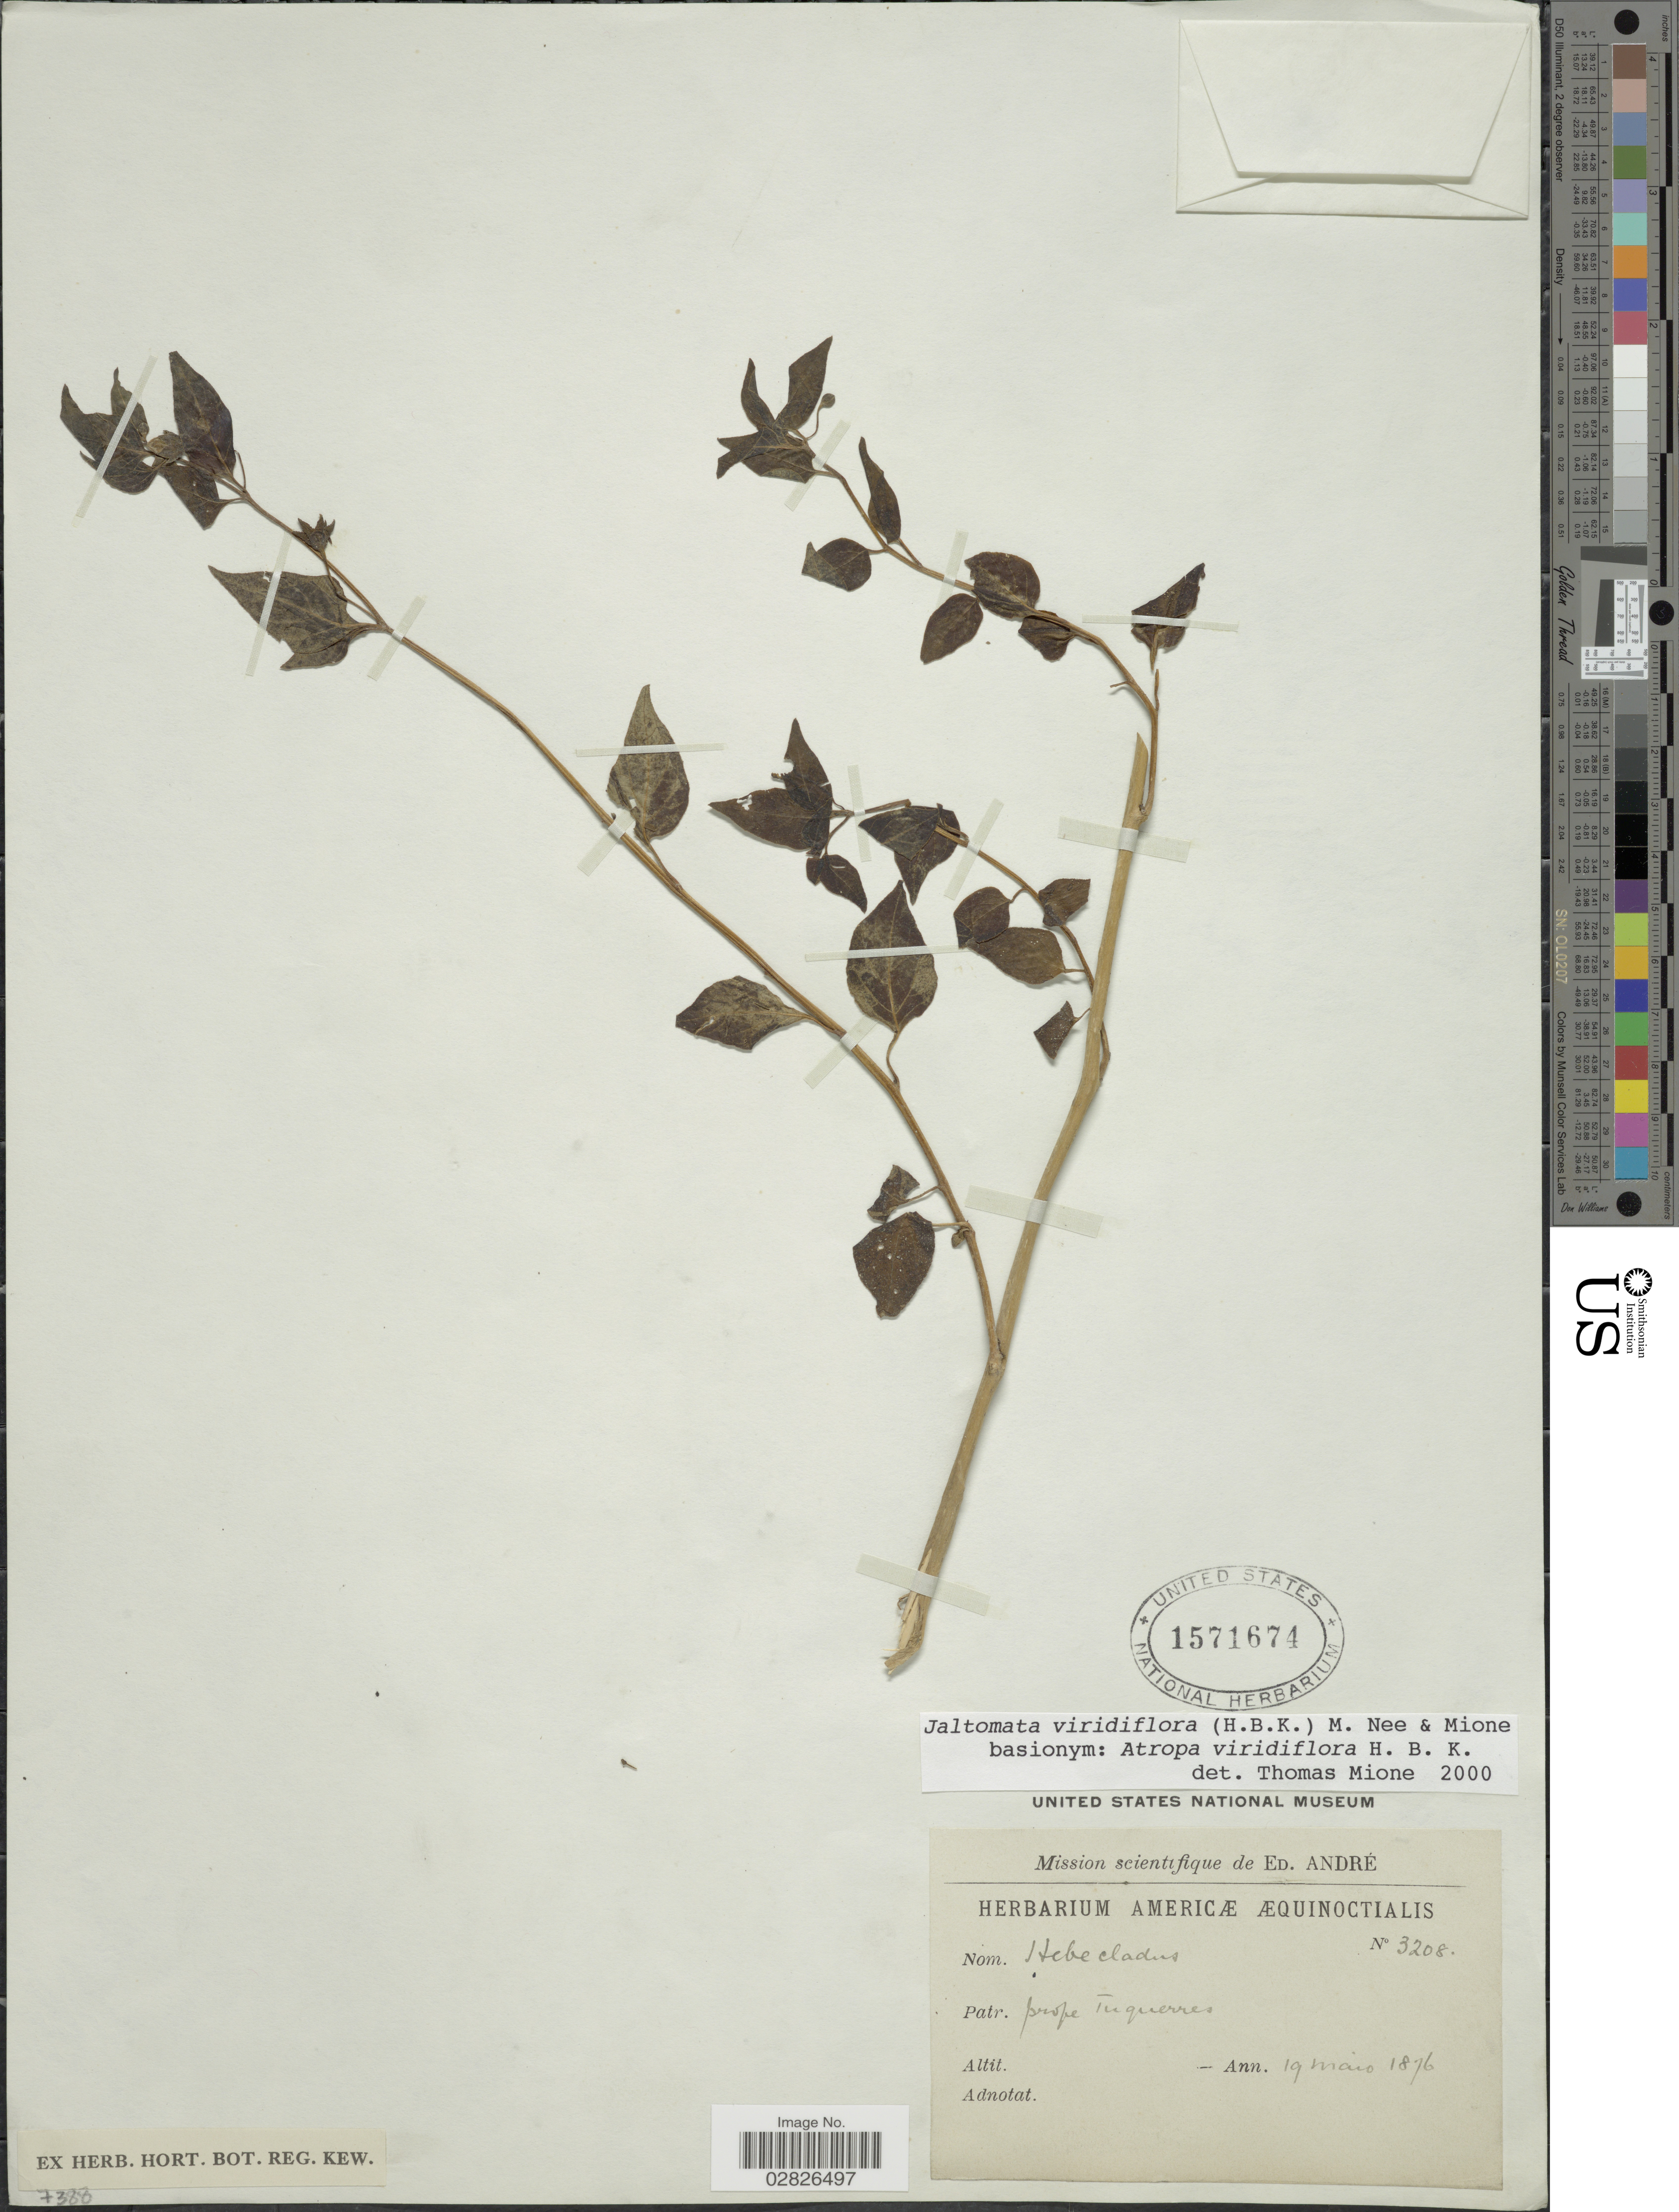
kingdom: Plantae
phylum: Tracheophyta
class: Magnoliopsida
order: Solanales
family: Solanaceae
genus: Jaltomata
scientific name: Jaltomata virdiflora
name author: (Kunth) M. Nee & Mione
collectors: É. F. André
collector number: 3208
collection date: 1876-05-19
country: Colombia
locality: Patr, prope Tuquerres.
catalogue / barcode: US 1571674